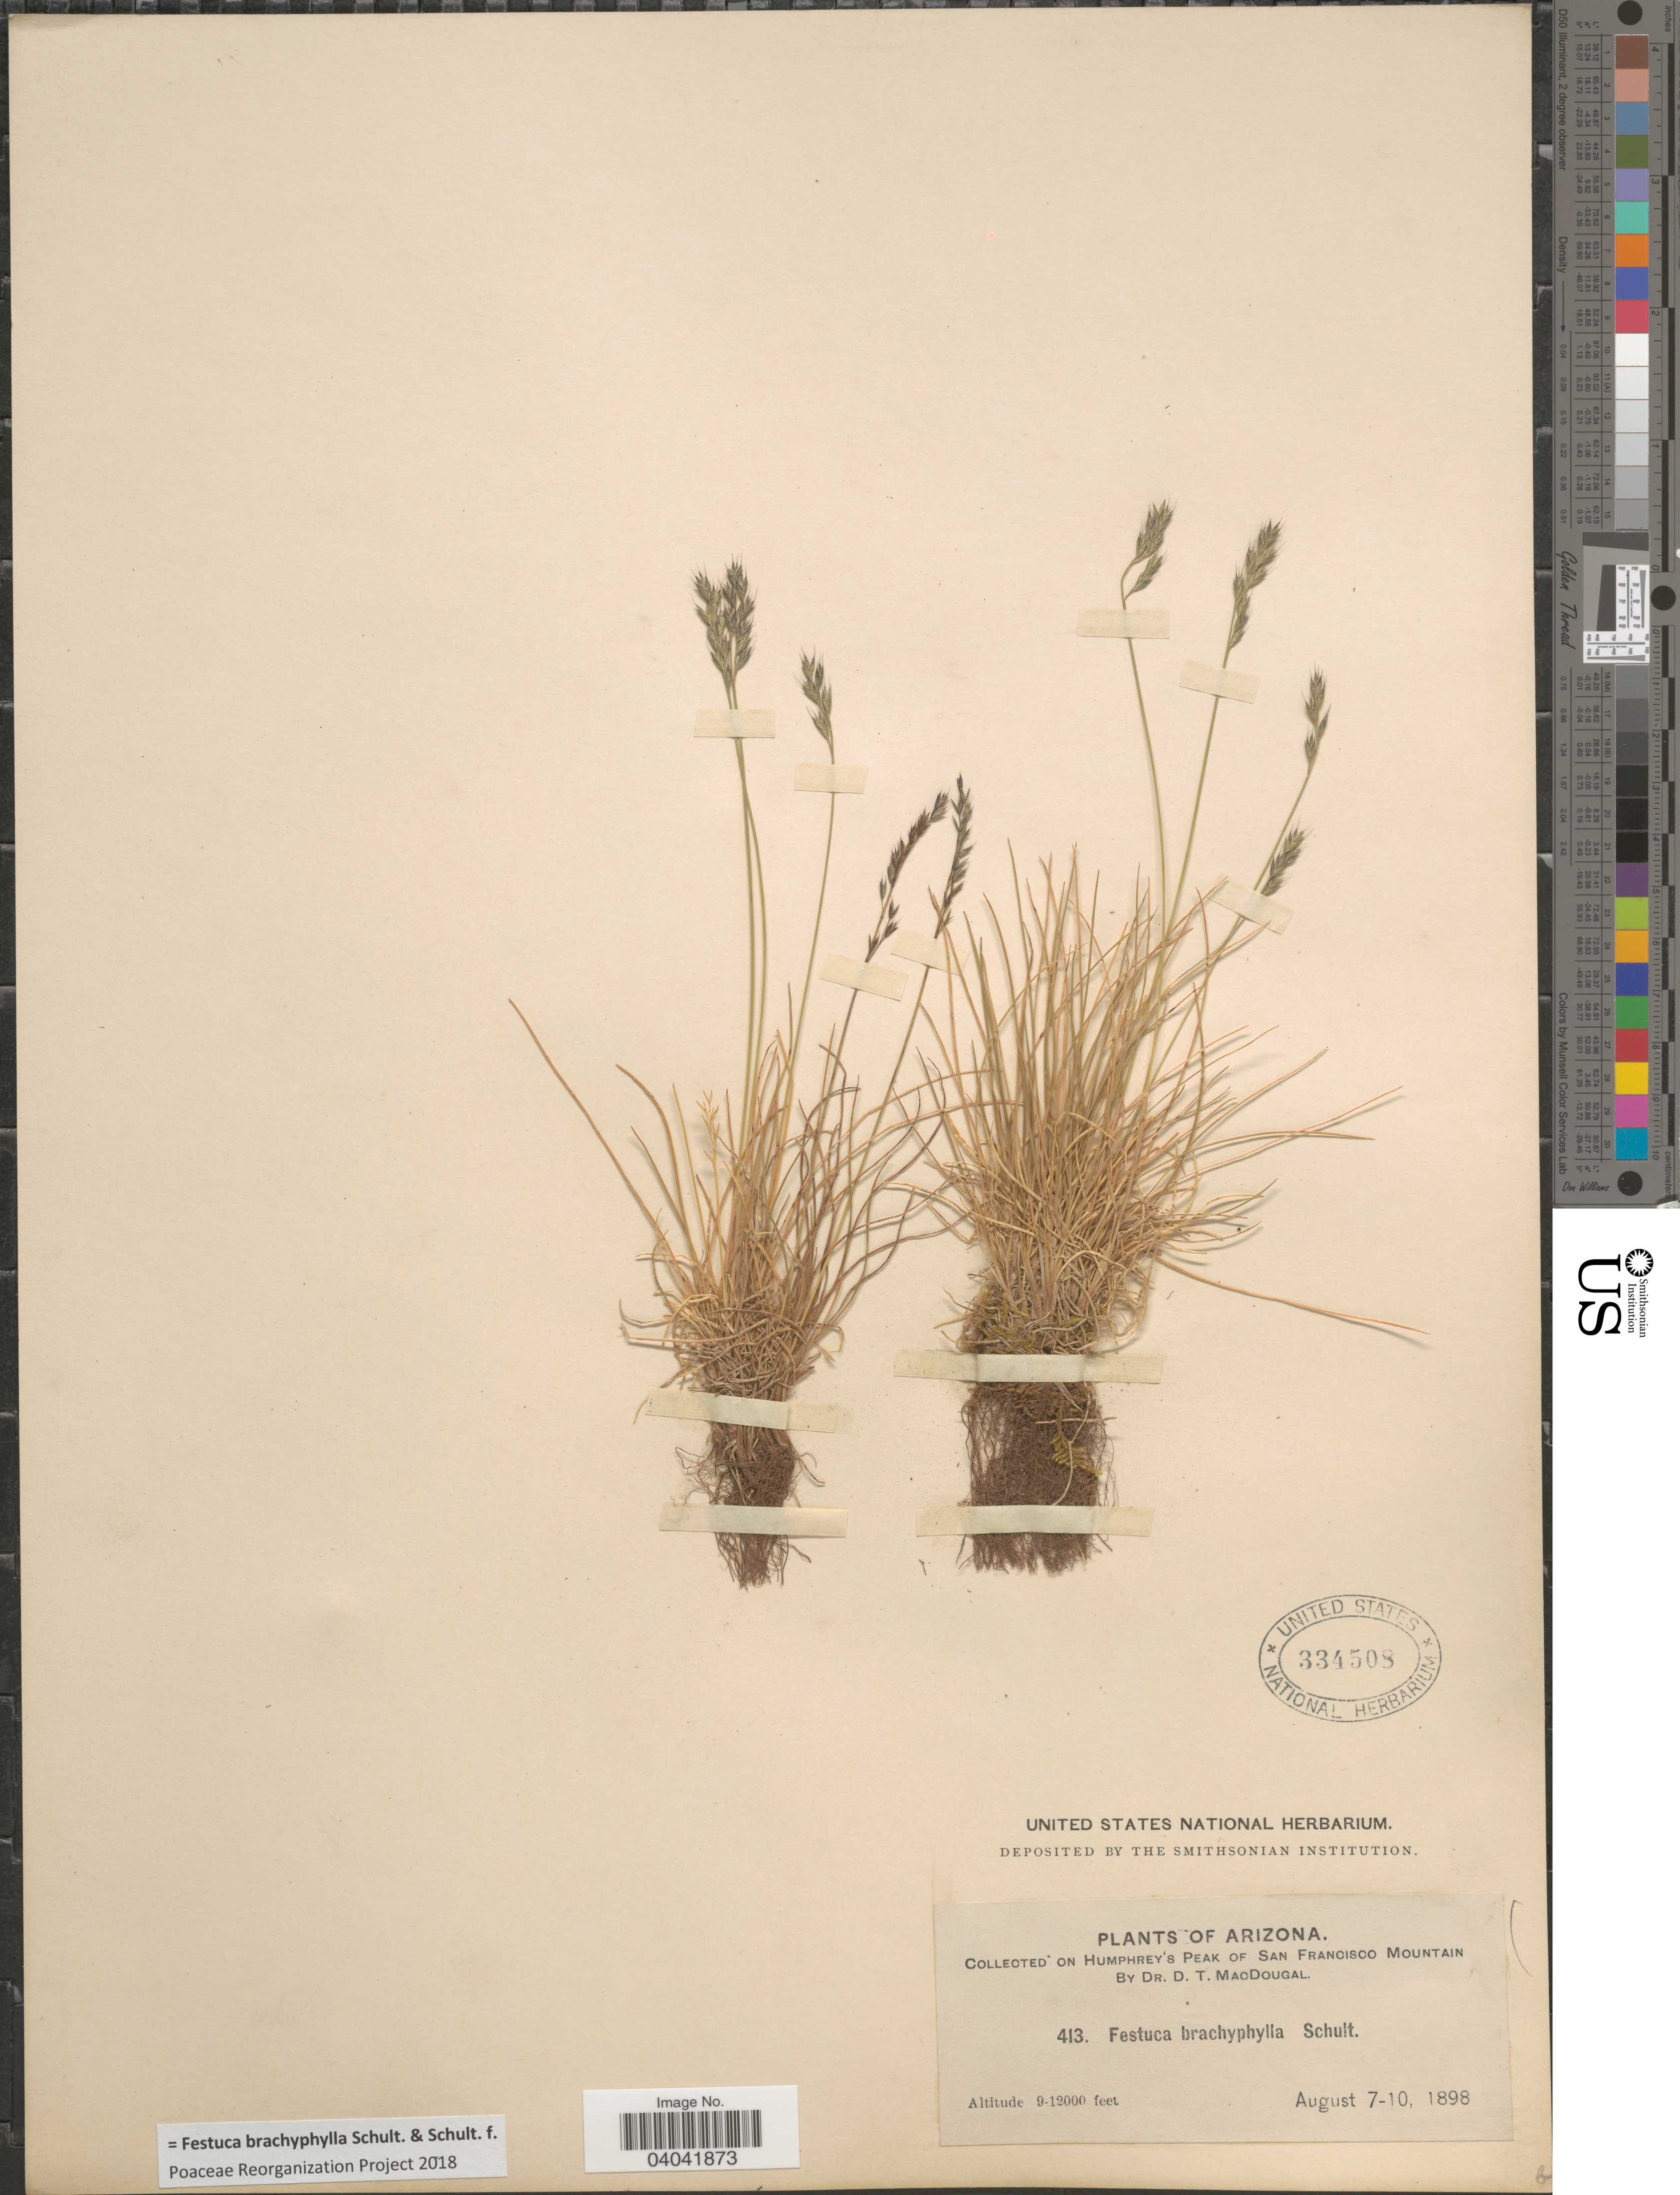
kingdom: Plantae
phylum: Tracheophyta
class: Liliopsida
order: Poales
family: Poaceae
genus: Festuca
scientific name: Festuca brachyphylla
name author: Schult. & Schult. f.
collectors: D. T. MacDougal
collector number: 413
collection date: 1898-08-07/1898-08-10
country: United States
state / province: Arizona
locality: On Humphrey's Peak of San Francisco Mountain.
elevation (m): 2743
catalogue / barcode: US 334508